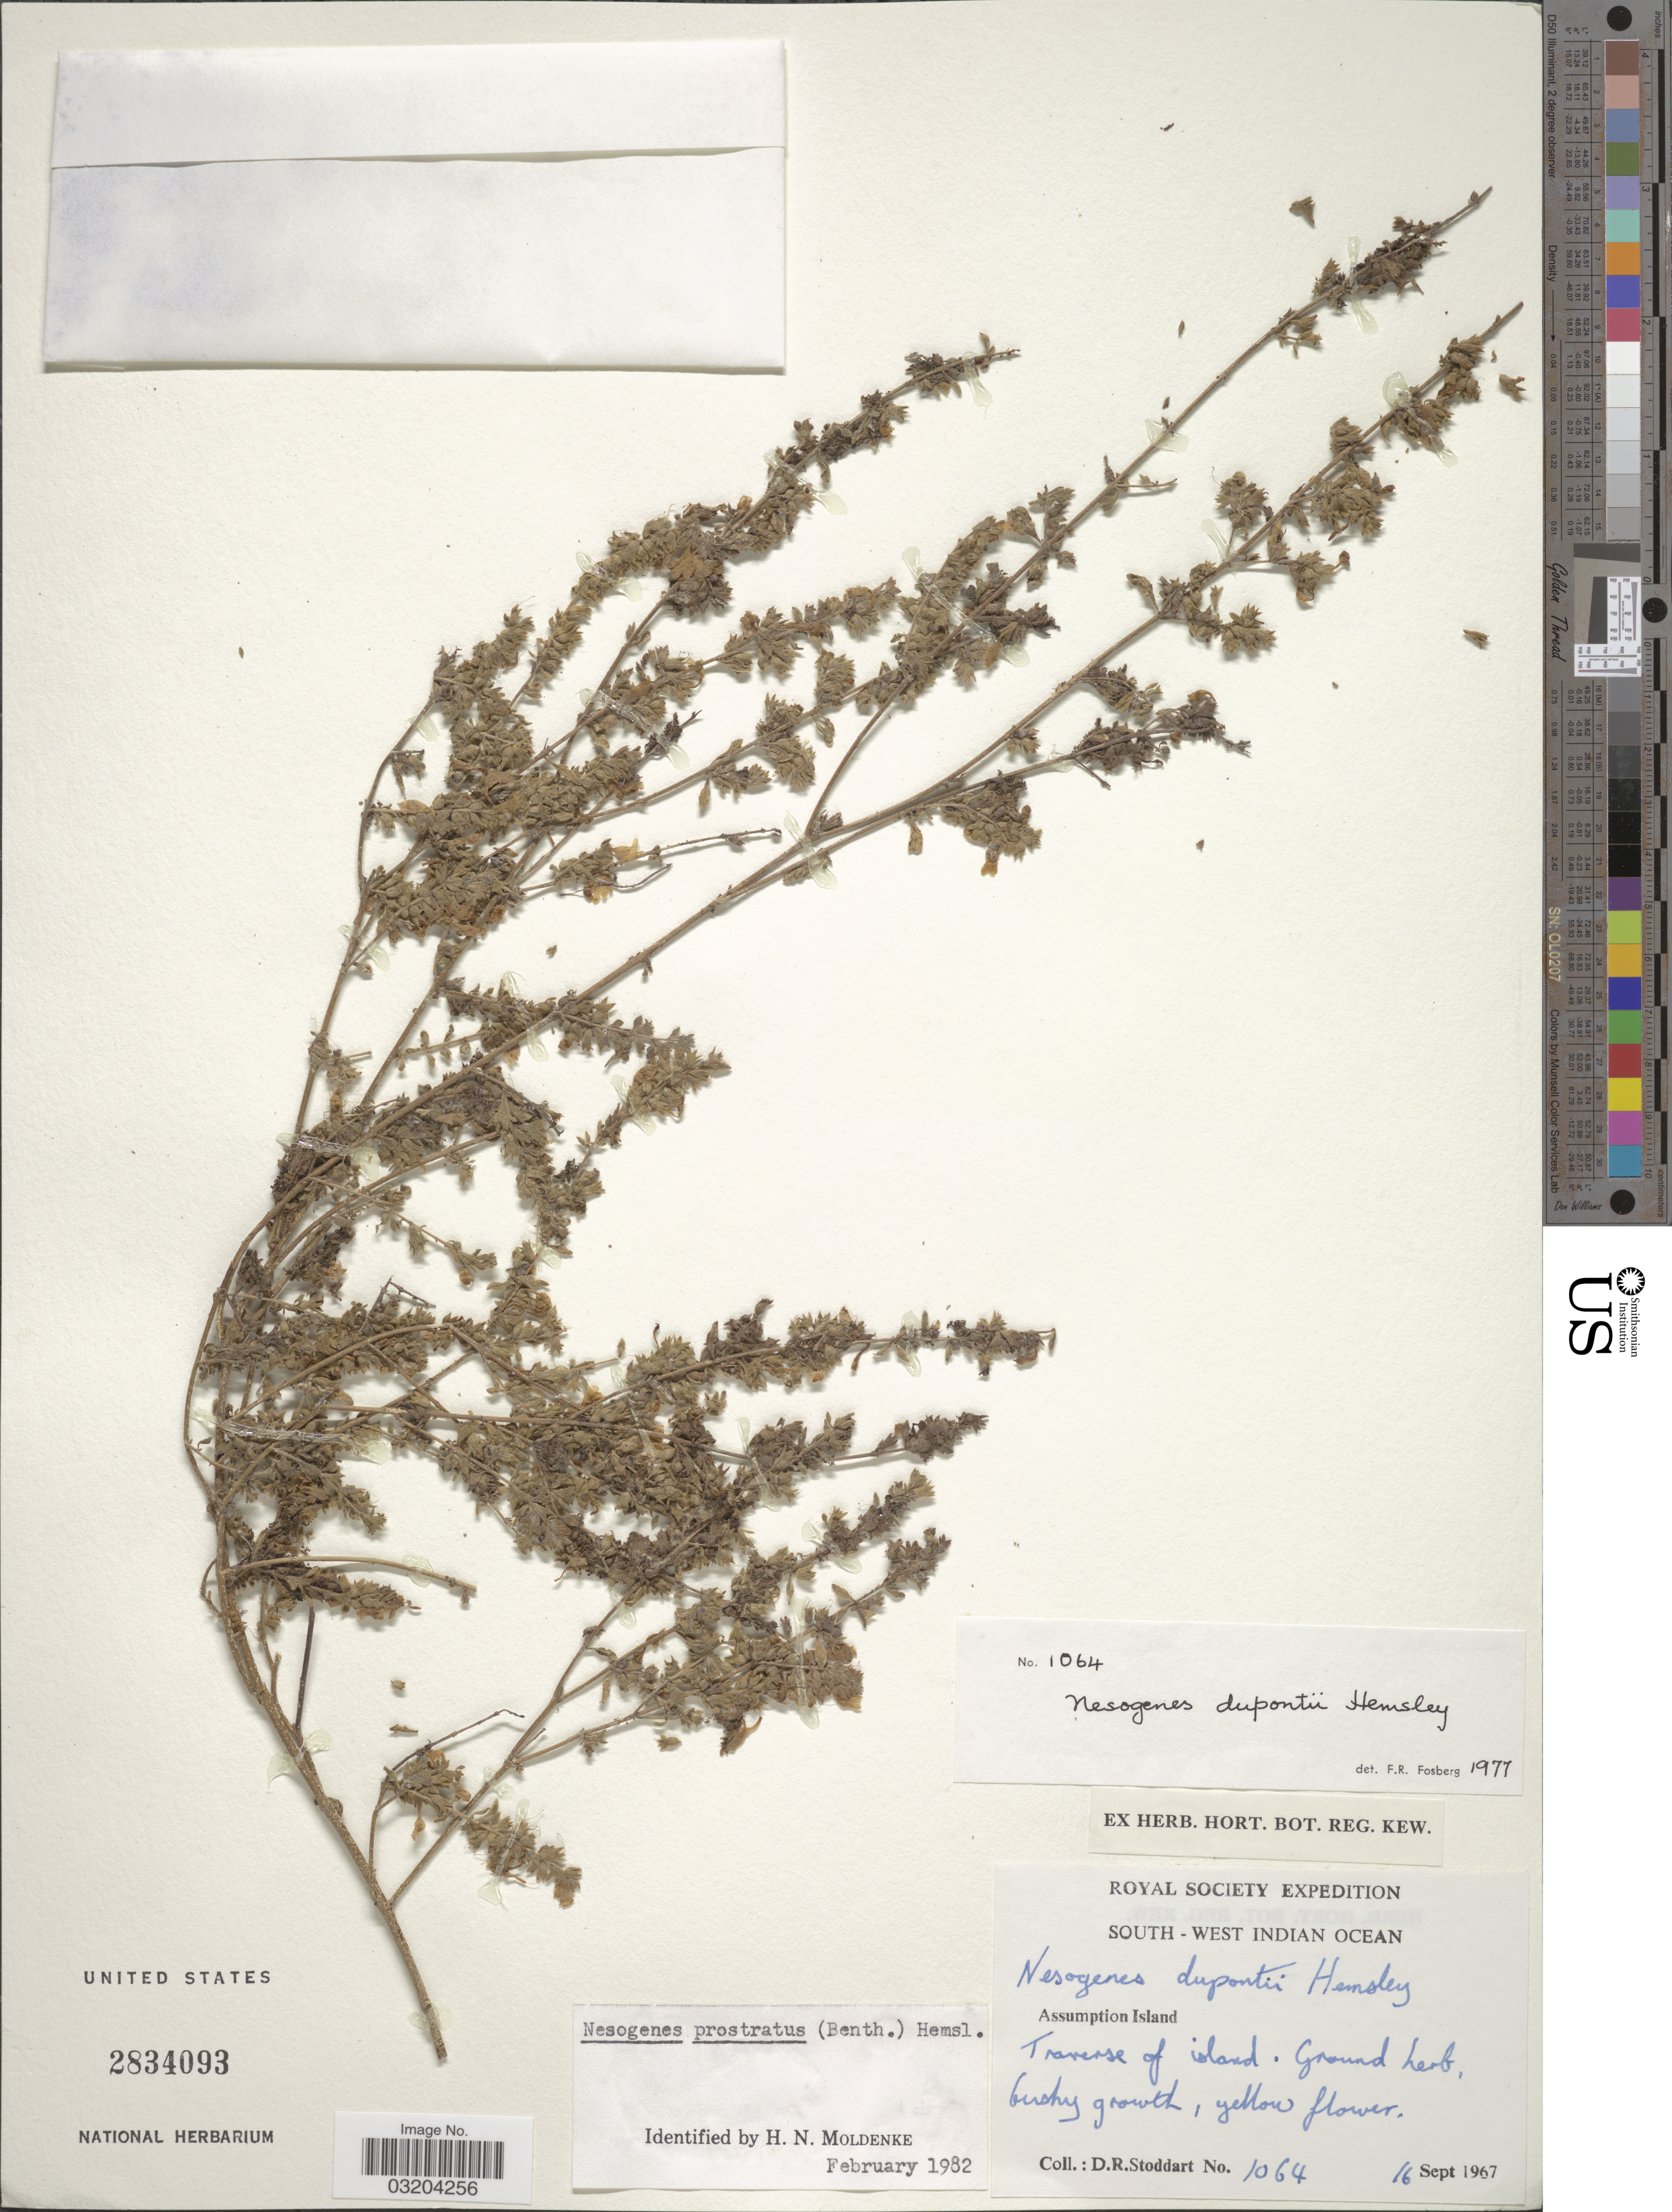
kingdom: Plantae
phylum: Tracheophyta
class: Magnoliopsida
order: Lamiales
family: Orobanchaceae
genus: Nesogenes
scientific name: Nesogenes prostrata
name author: (Benth.) Hemsl.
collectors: D. R. Stoddart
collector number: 1064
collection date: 1967-09-16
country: Seychelles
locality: South - West Indian Ocean. Assumption Island. Traverse of island.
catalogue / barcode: US 2834093